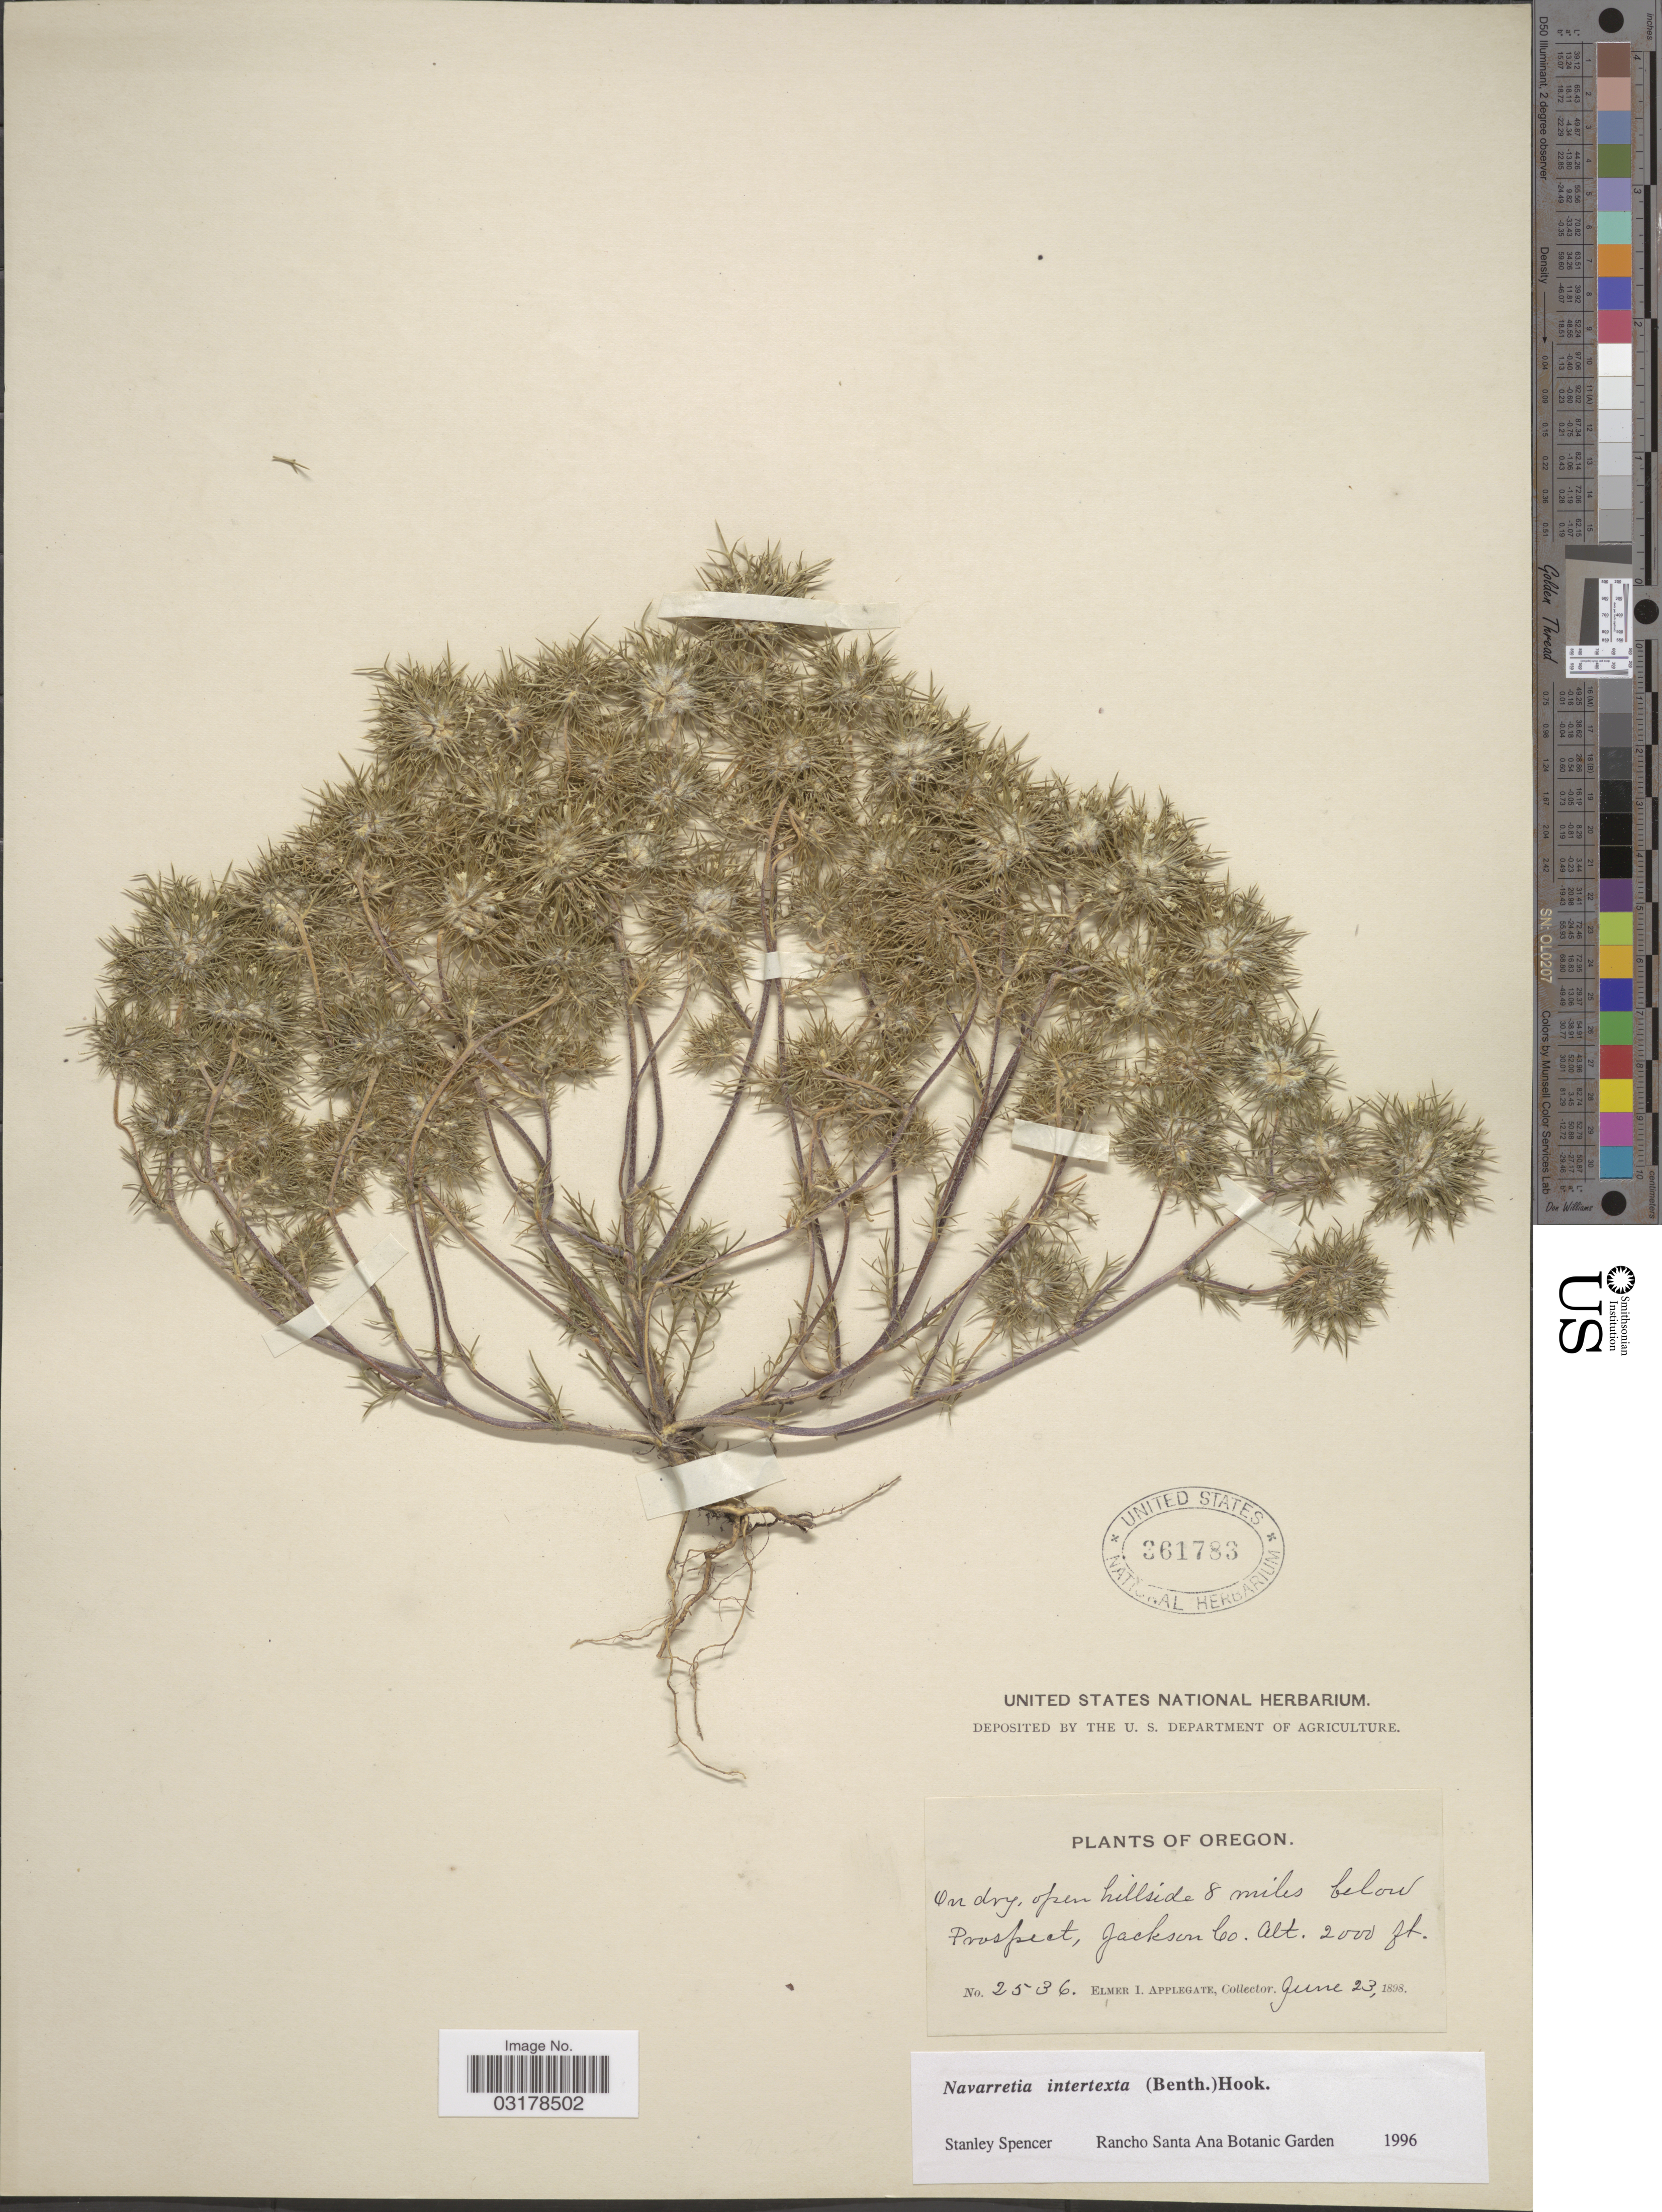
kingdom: Plantae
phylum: Tracheophyta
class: Magnoliopsida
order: Ericales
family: Polemoniaceae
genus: Navarretia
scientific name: Navarretia intertexta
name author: (Benth.) Hook.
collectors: E. I. Applegate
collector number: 2536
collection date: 1898-06-23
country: United States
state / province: Oregon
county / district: Jackson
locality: Prospect, Jackson Co.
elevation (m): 610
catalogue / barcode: US 361783